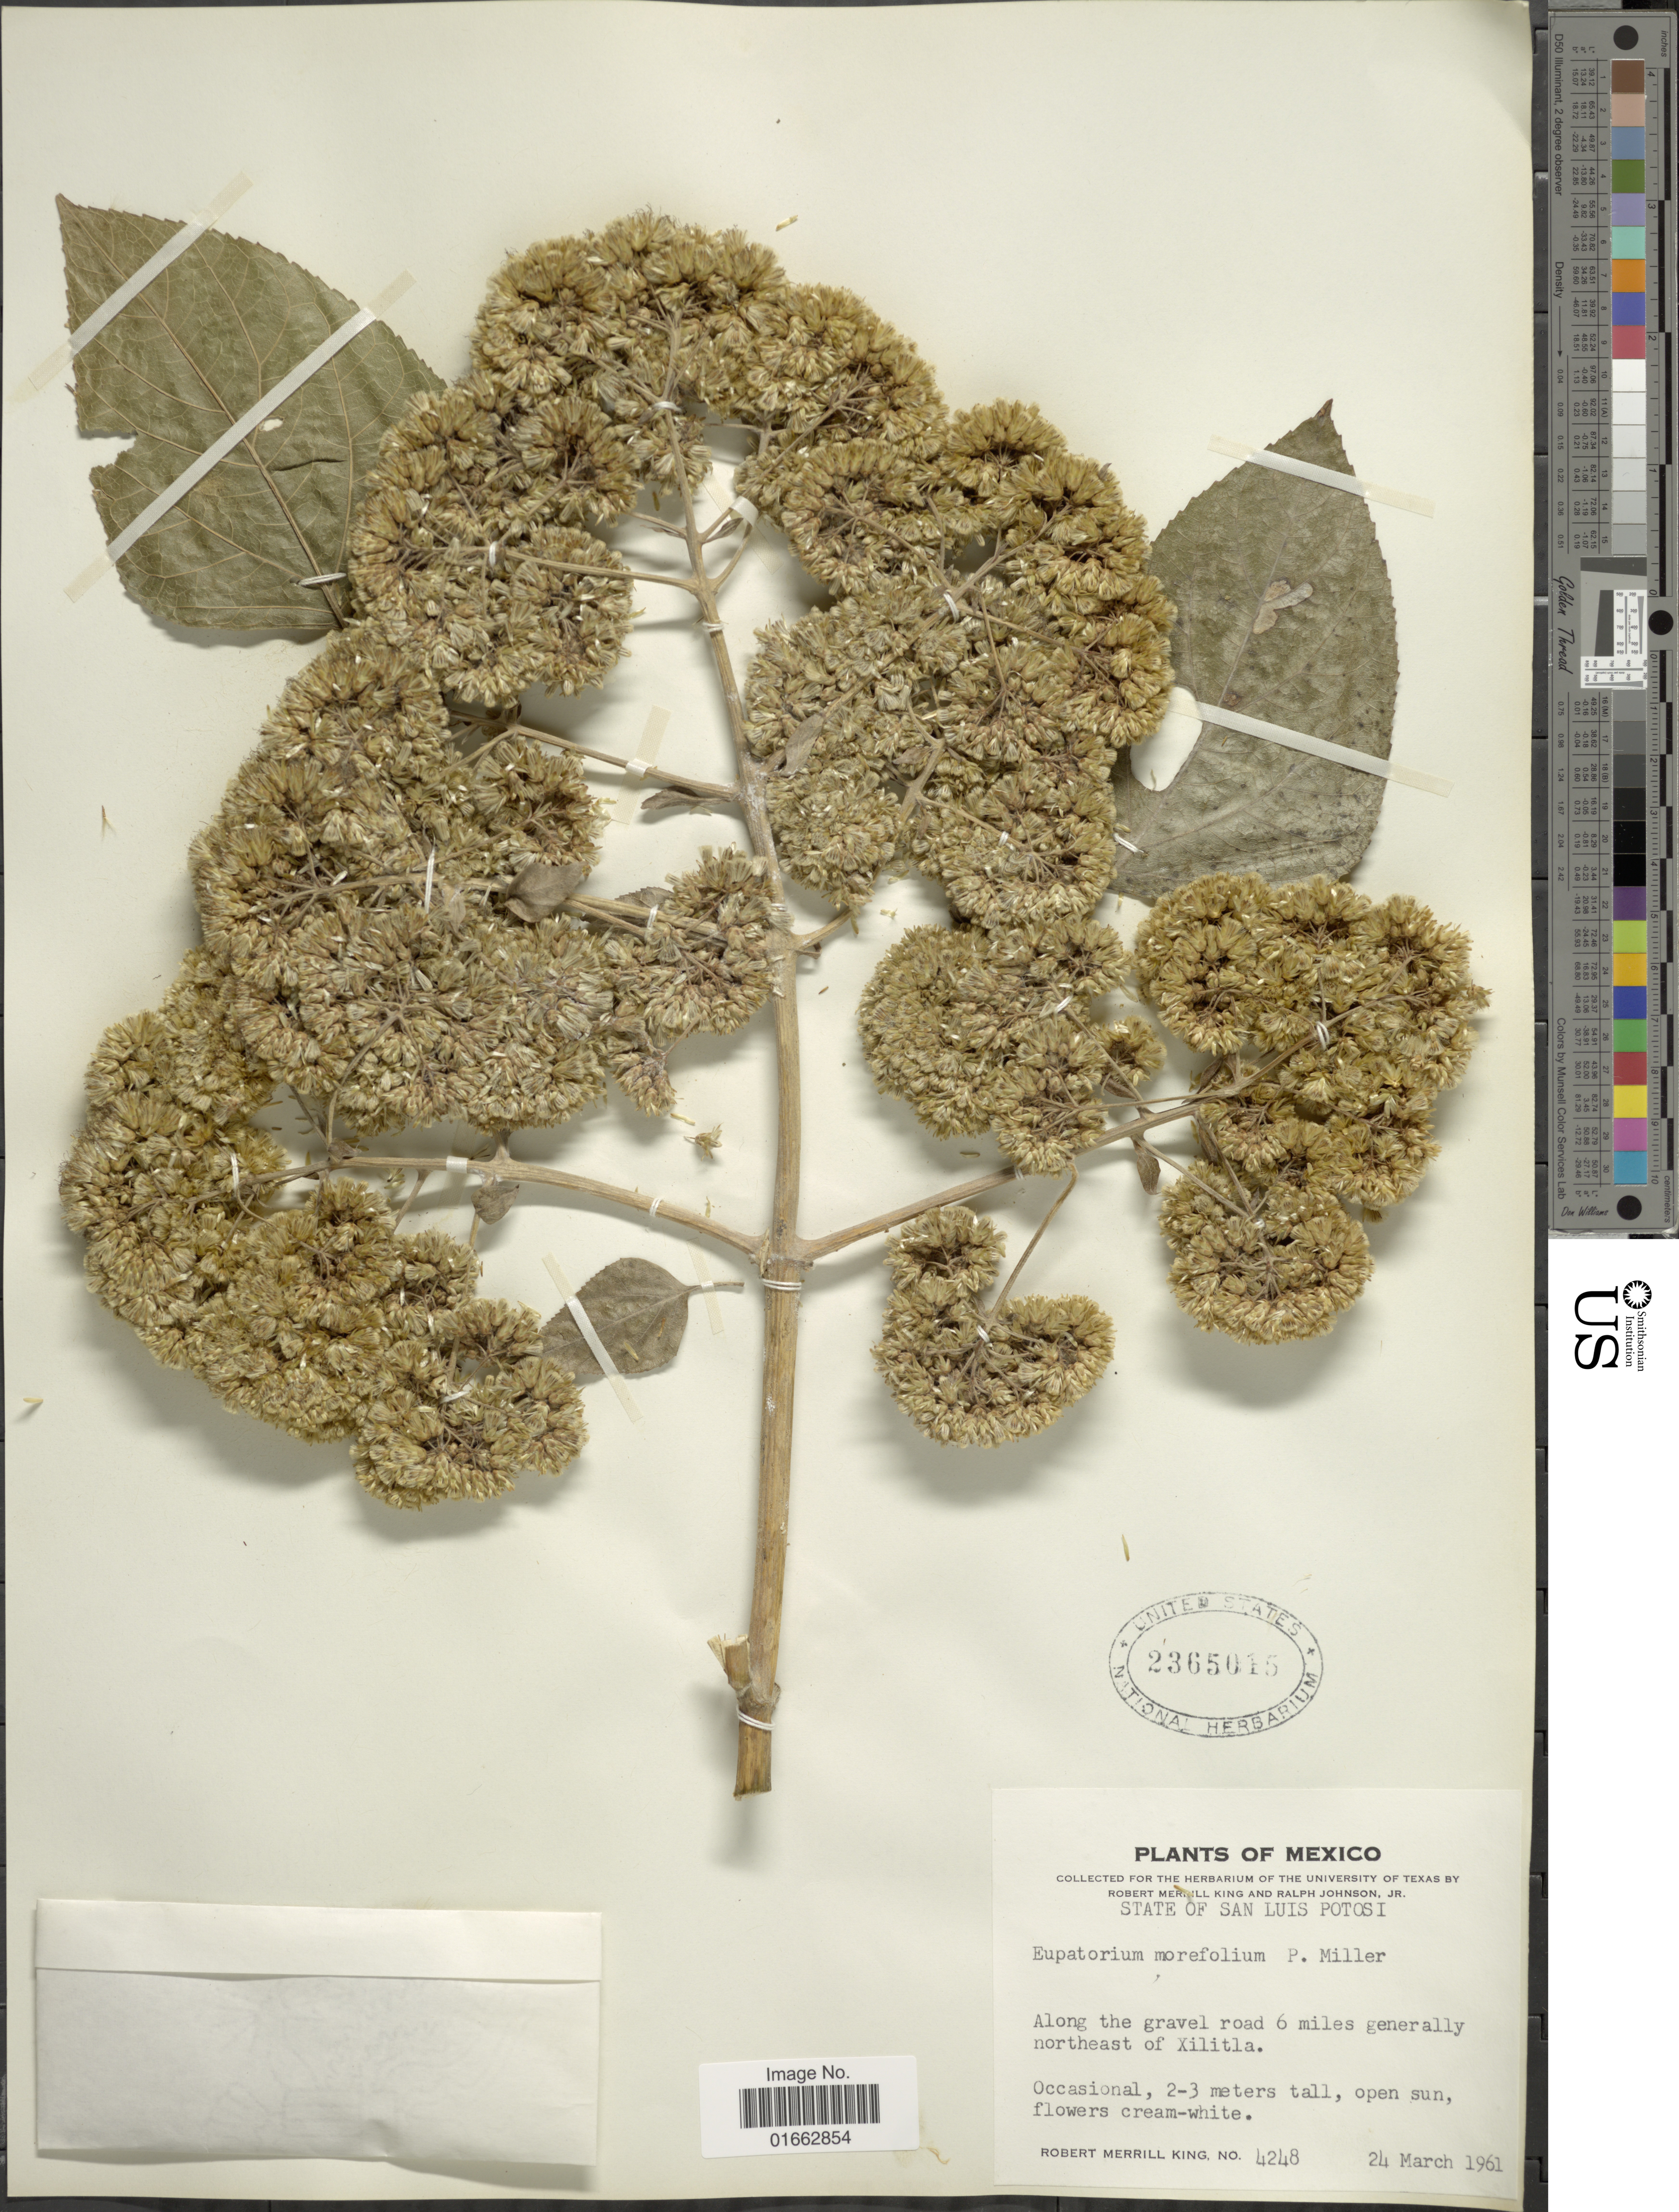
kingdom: Plantae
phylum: Tracheophyta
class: Magnoliopsida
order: Asterales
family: Asteraceae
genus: Critonia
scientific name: Critonia morifolia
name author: (Mill.) R.M. King & H. Rob.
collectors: R. M. King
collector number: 4248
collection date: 1961-03-24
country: Mexico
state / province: San Luis Potosí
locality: Along the gravel road 6 miles generally northeast of Xilitla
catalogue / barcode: US 2365015